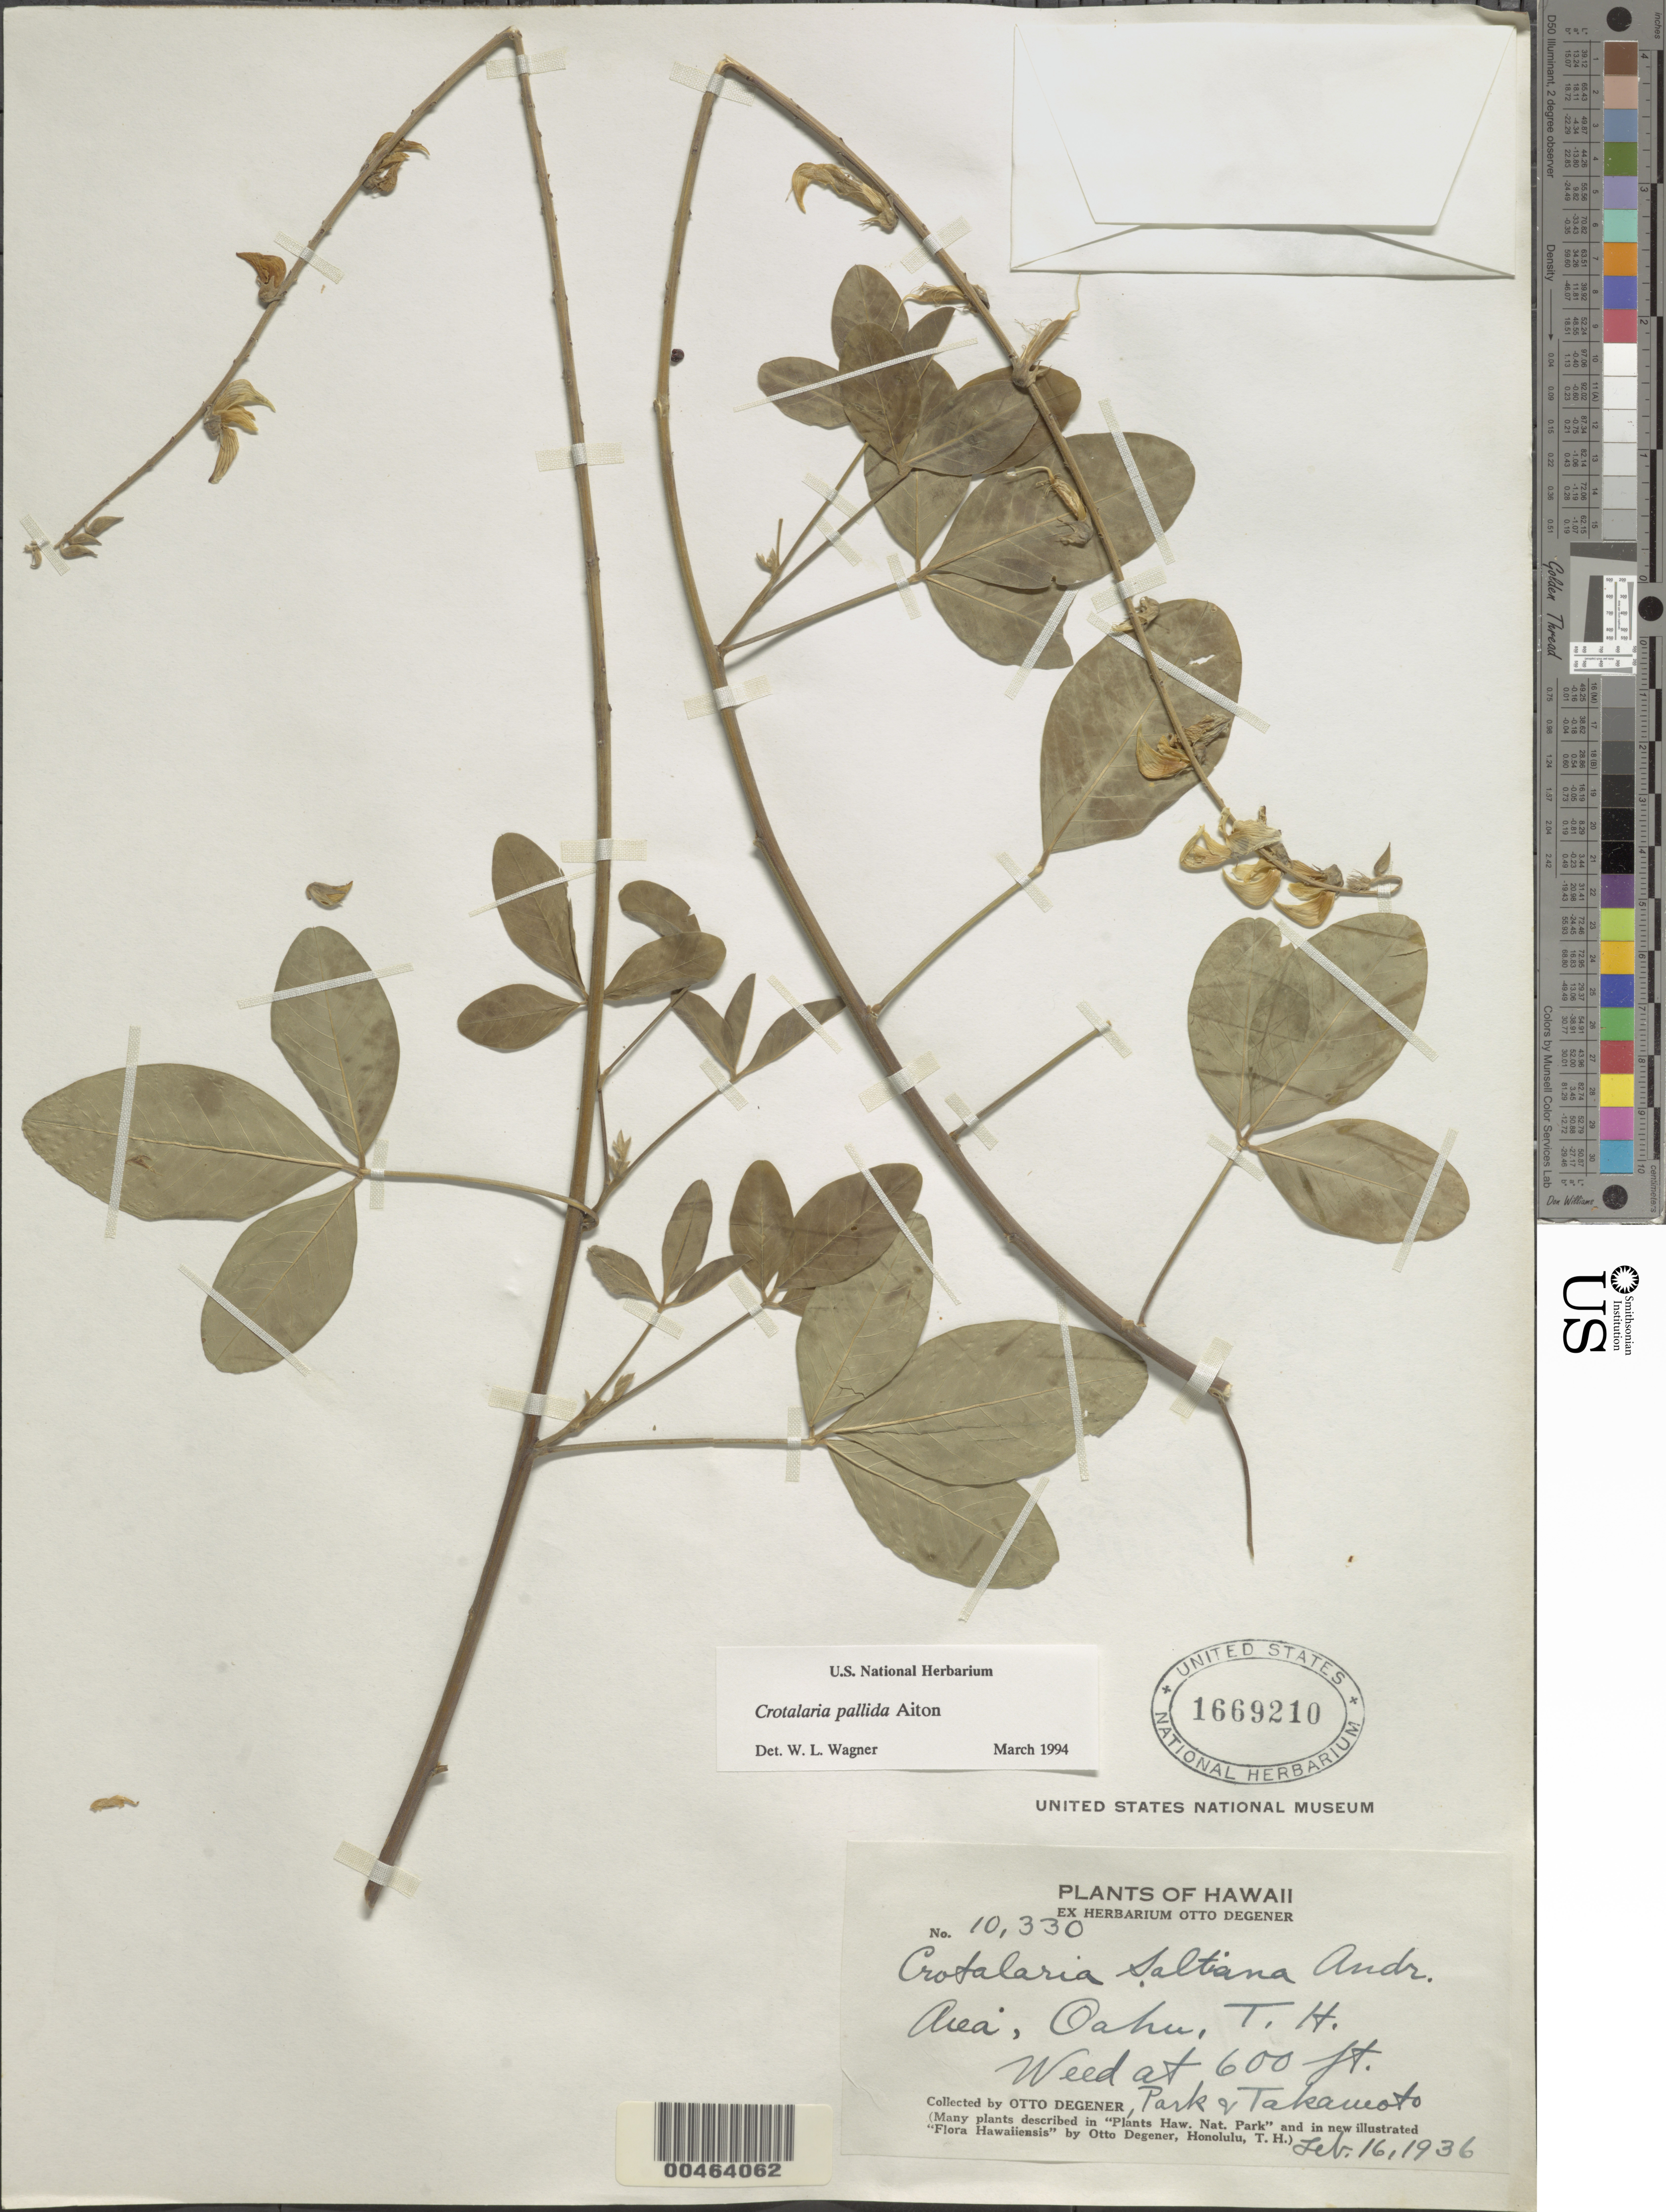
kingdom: Plantae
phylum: Tracheophyta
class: Magnoliopsida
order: Fabales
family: Fabaceae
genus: Crotalaria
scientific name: Crotalaria pallida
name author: Aiton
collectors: O. Degener, Park & -. Takamoto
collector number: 10330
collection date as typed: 16 Feb 1936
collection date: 1936-02-16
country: United States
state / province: Hawaii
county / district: Honolulu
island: Oahu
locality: Aiea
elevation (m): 183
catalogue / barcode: US 1669210